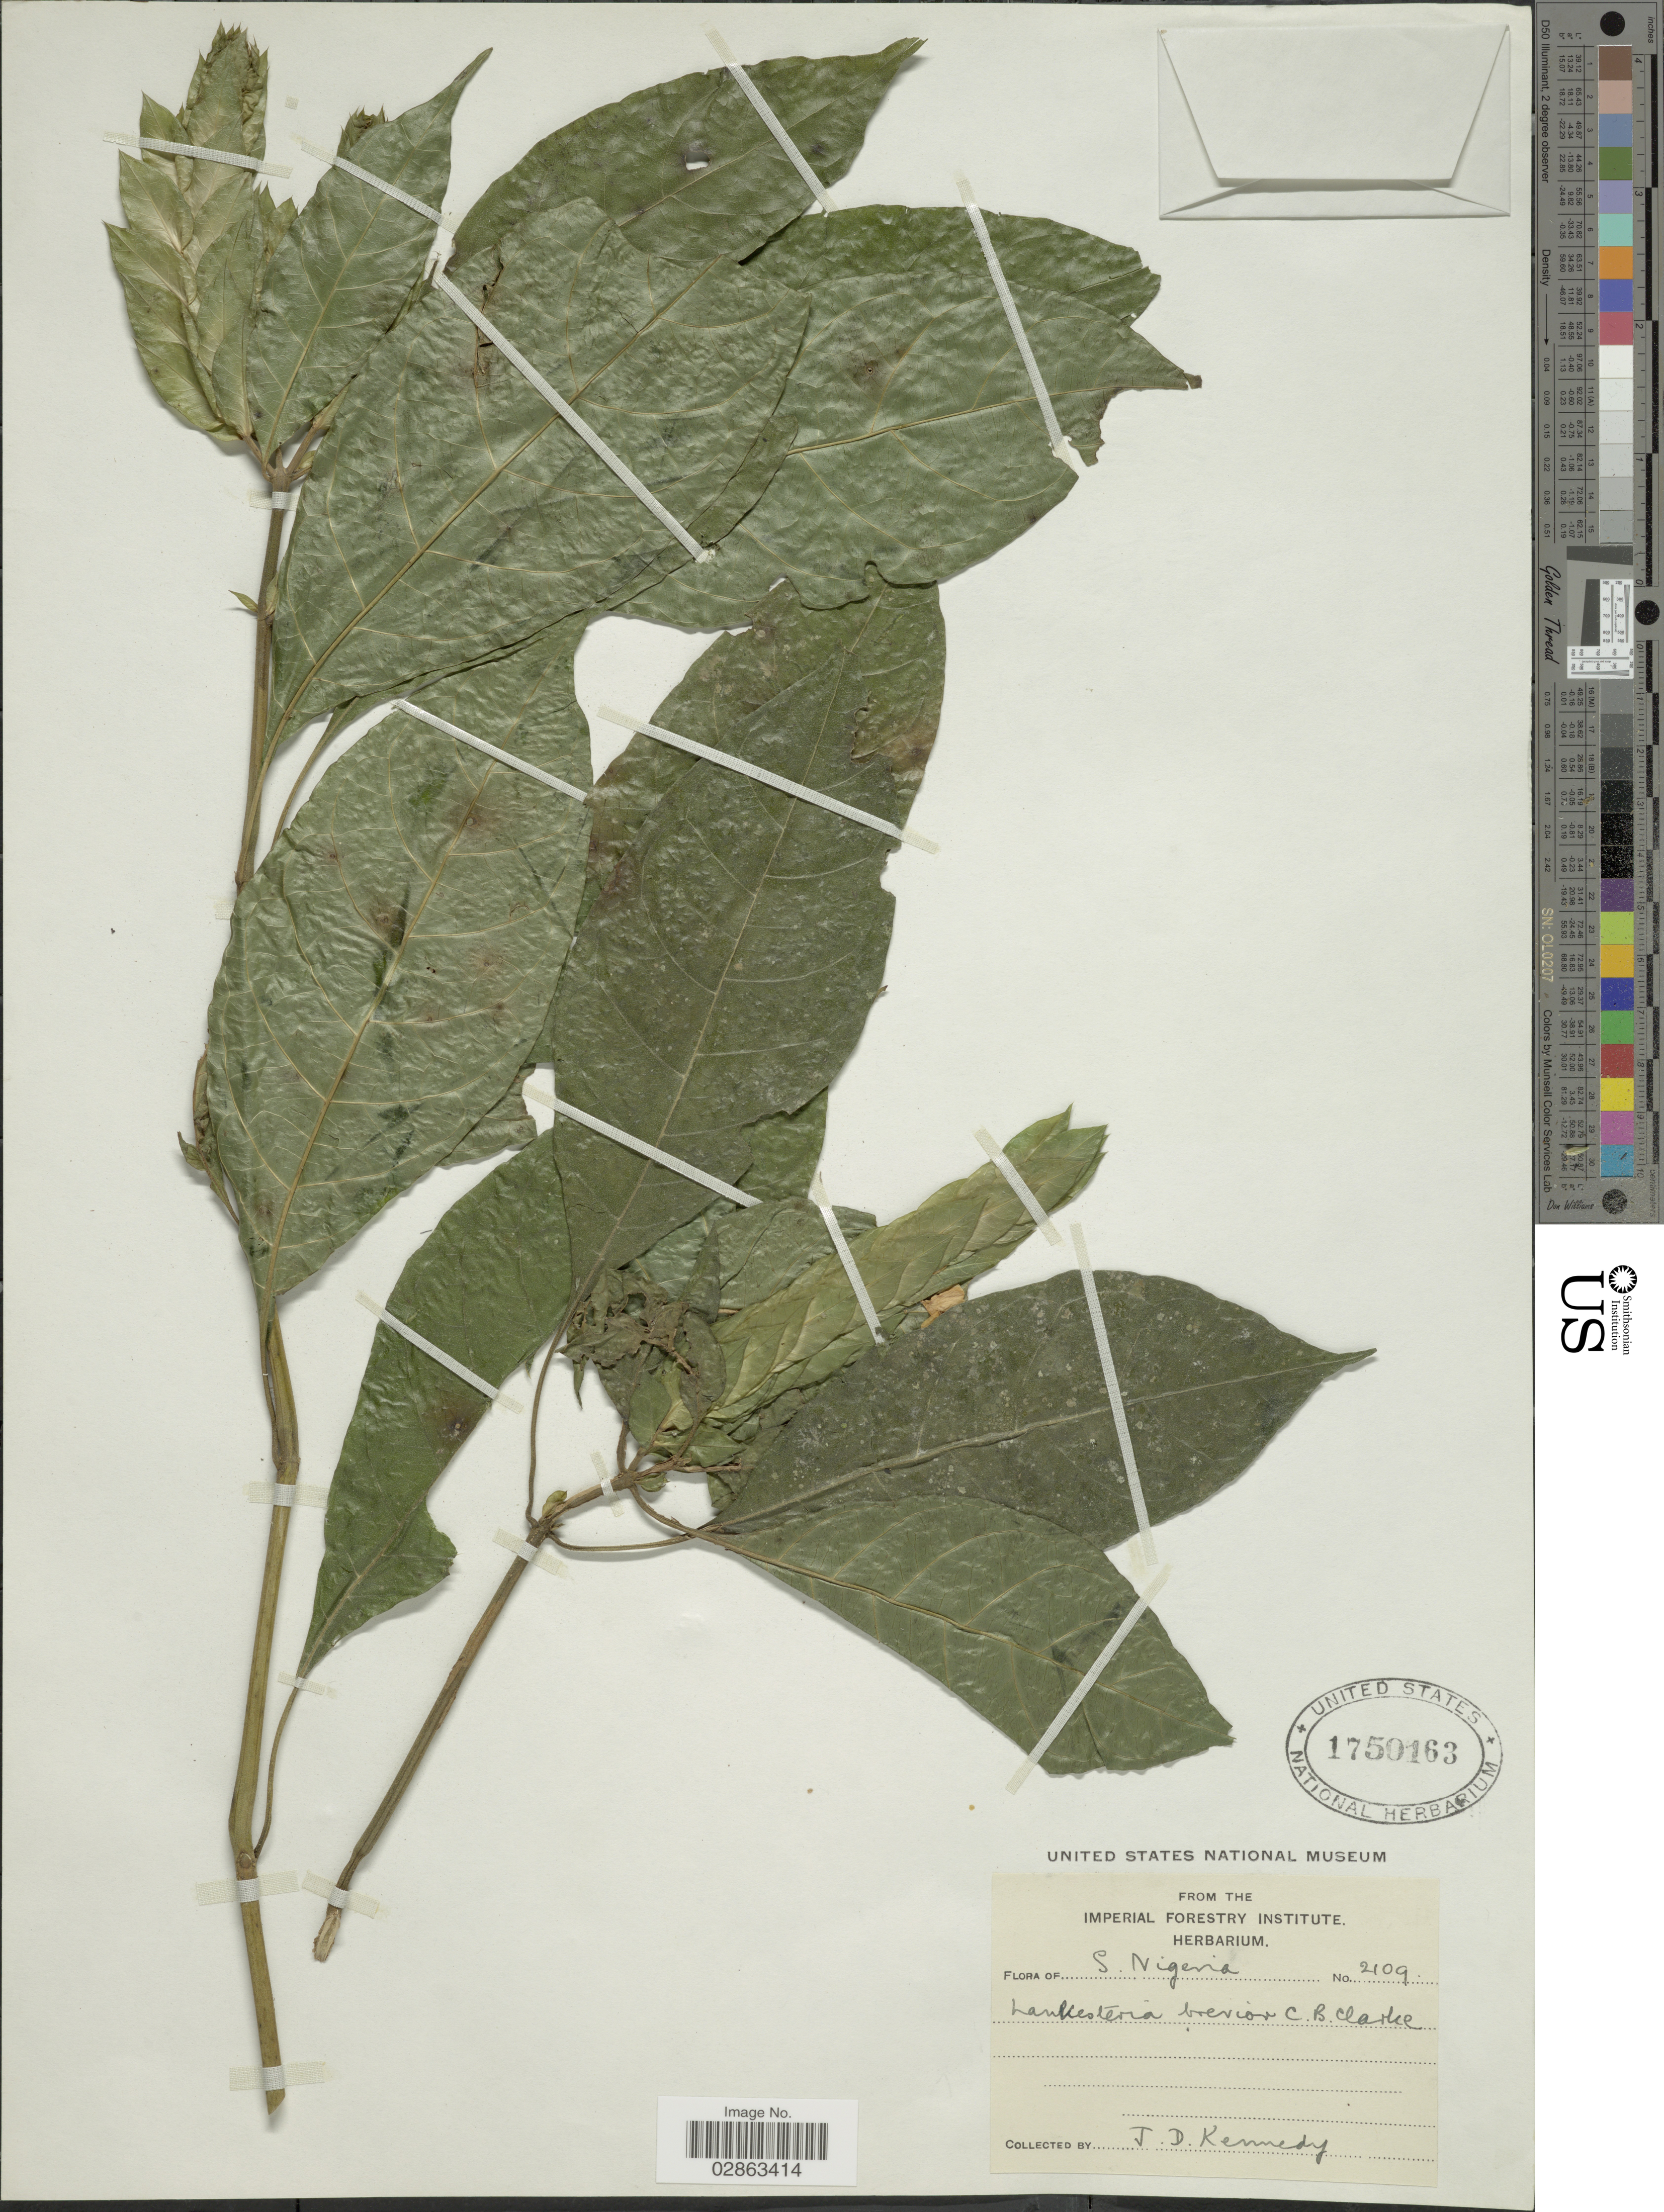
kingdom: Plantae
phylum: Tracheophyta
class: Magnoliopsida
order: Lamiales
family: Acanthaceae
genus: Lankesteria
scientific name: Lankesteria brevior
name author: C.B. Clarke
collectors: J. D. Kennedy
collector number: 2109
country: Nigeria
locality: S. Nigeria.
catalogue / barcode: US 1750163